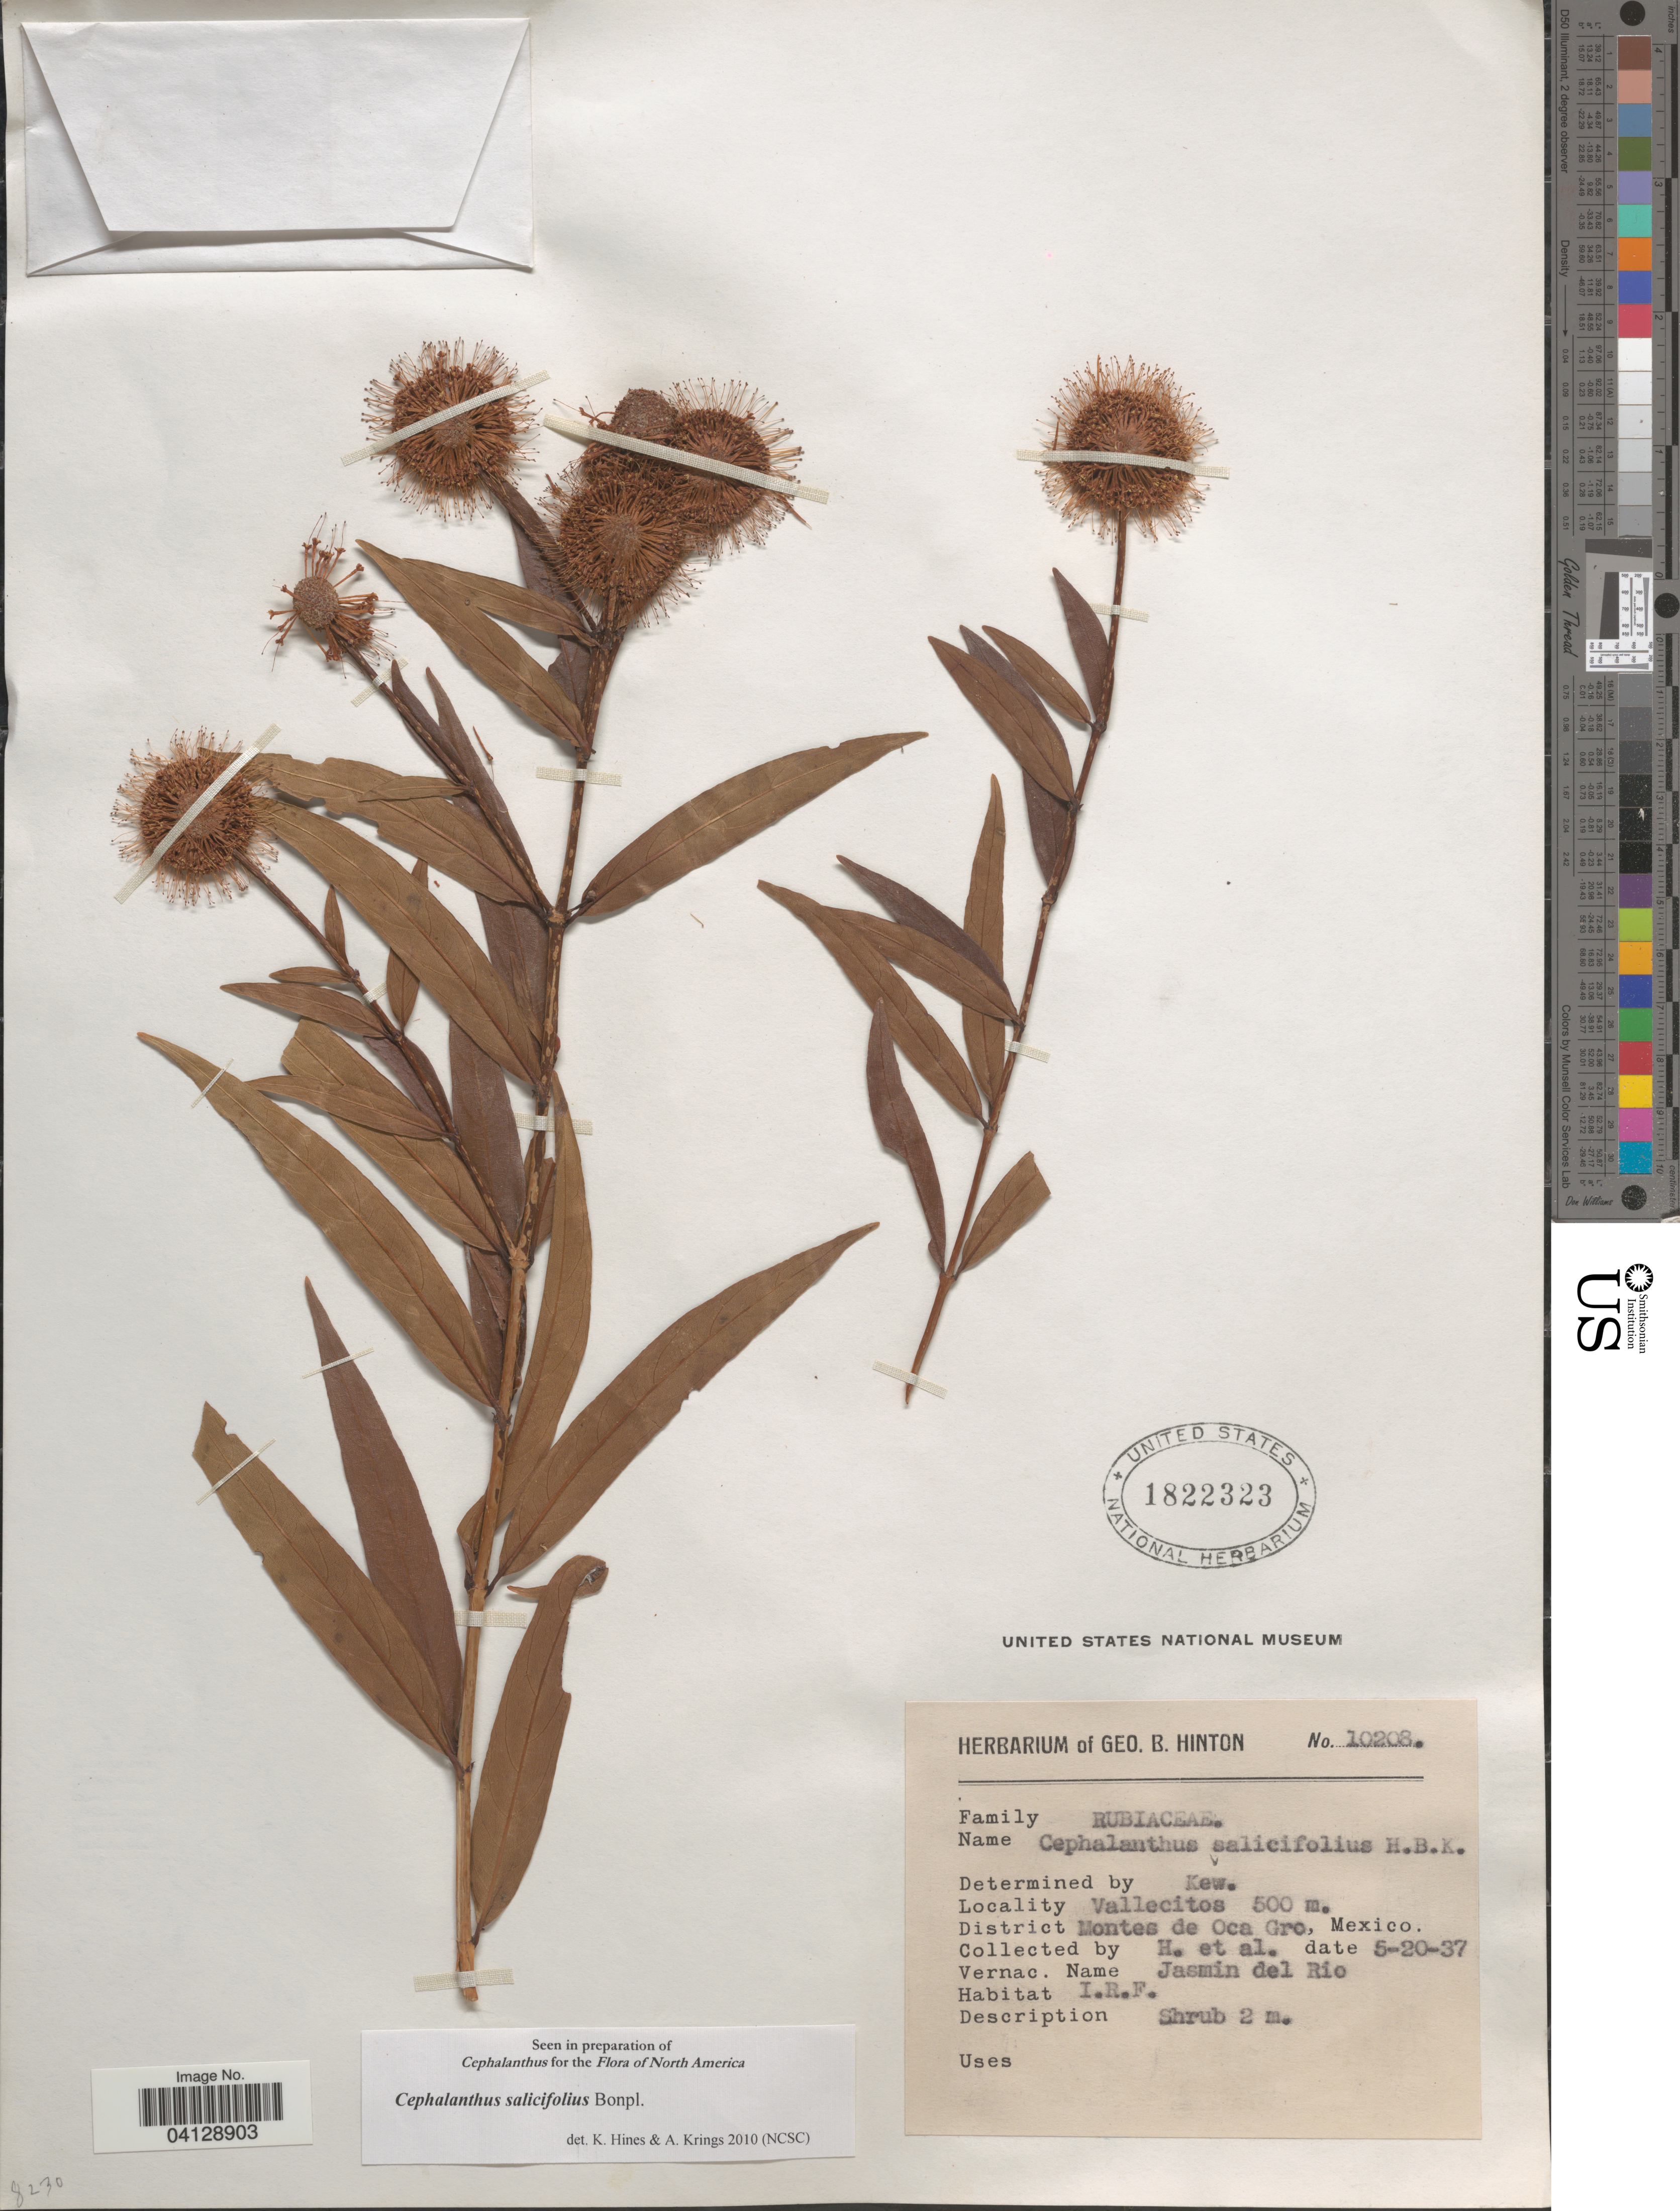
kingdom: Plantae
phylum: Tracheophyta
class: Magnoliopsida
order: Gentianales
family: Rubiaceae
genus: Cephalanthus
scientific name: Cephalanthus salicifolius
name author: Bonpl.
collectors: G. B. Hinton & et al.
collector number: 10208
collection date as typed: Transcribed d/m/y: 20/5/37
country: Mexico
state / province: Guerrero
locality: Vallecitos. District Montes de Oca.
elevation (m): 500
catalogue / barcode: US 1822323